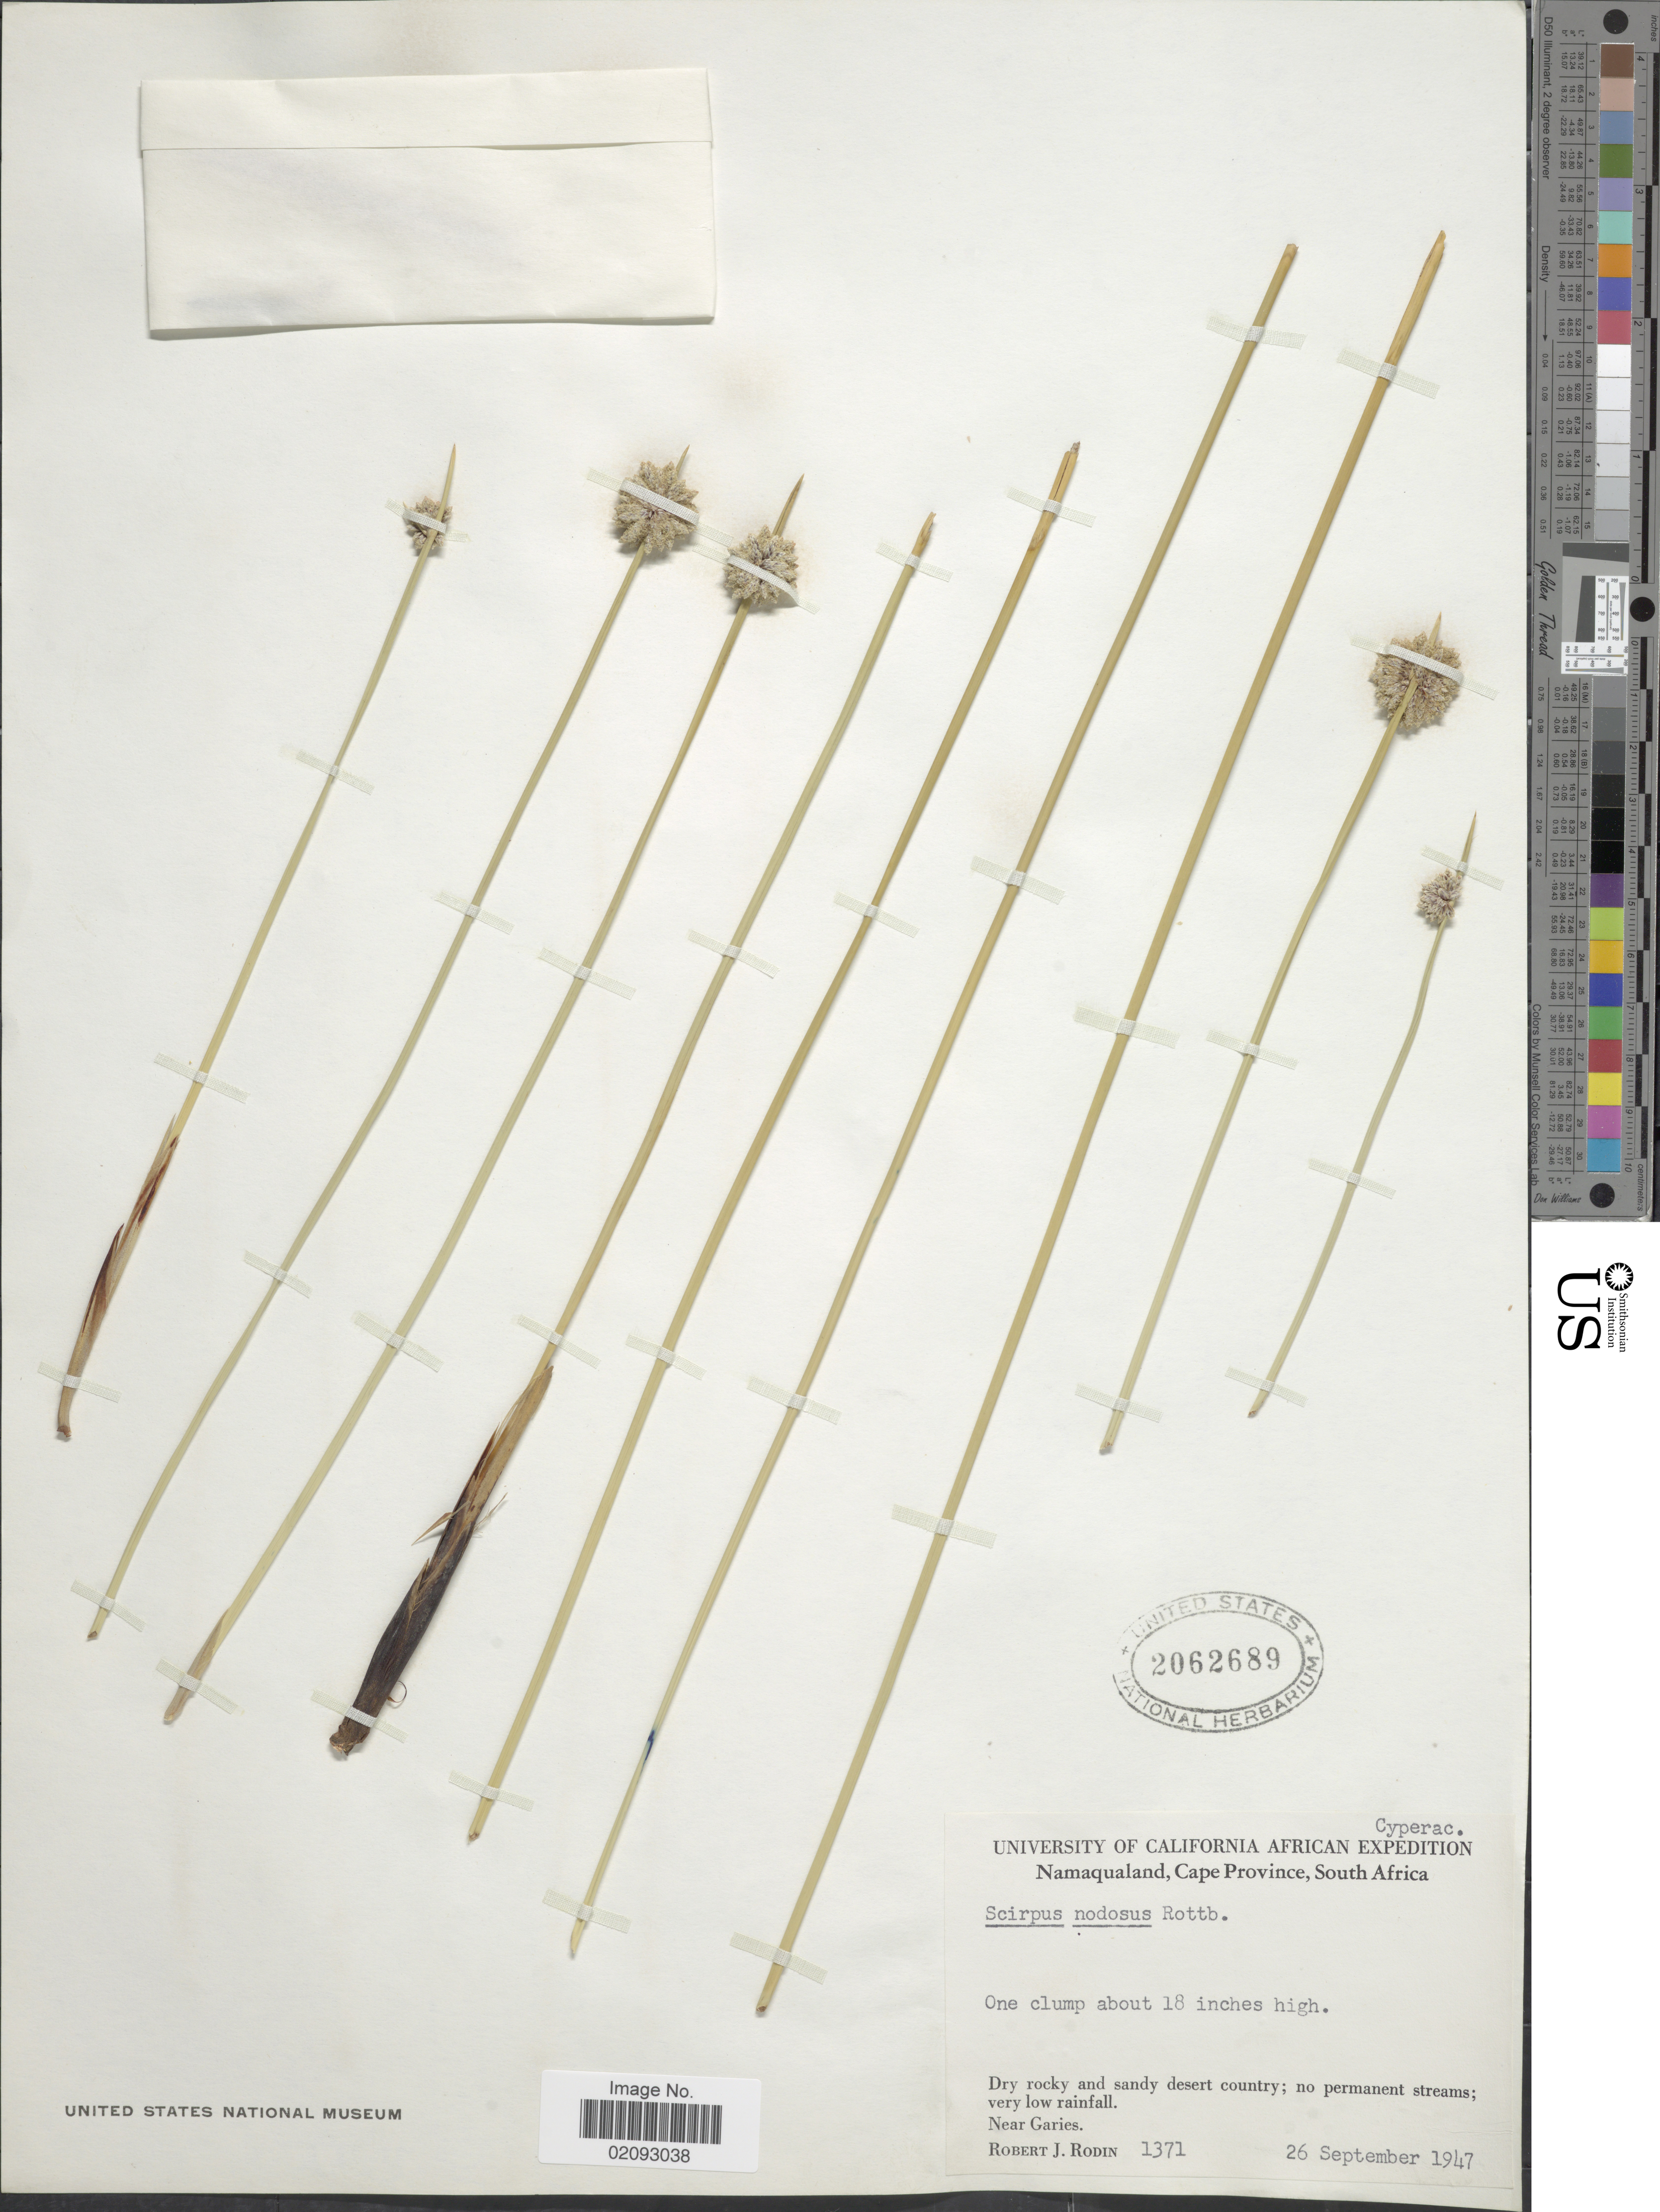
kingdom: Plantae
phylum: Tracheophyta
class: Liliopsida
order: Poales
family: Cyperaceae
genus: Afroscirpoides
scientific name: Afroscirpoides dioeca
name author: (Kunth) Garcia-Madr. & Muasya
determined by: Strong, M. T., (US), Smithsonian Institution - National Museum of Natural History (UNITED STATES)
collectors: R. J. Rodin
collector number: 1371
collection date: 1947-09-26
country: South Africa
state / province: Northern Cape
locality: Namaqualand, Dry rocky and sandy desert county; no permanent streams very low rainfall, Near Garies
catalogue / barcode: US 2062689